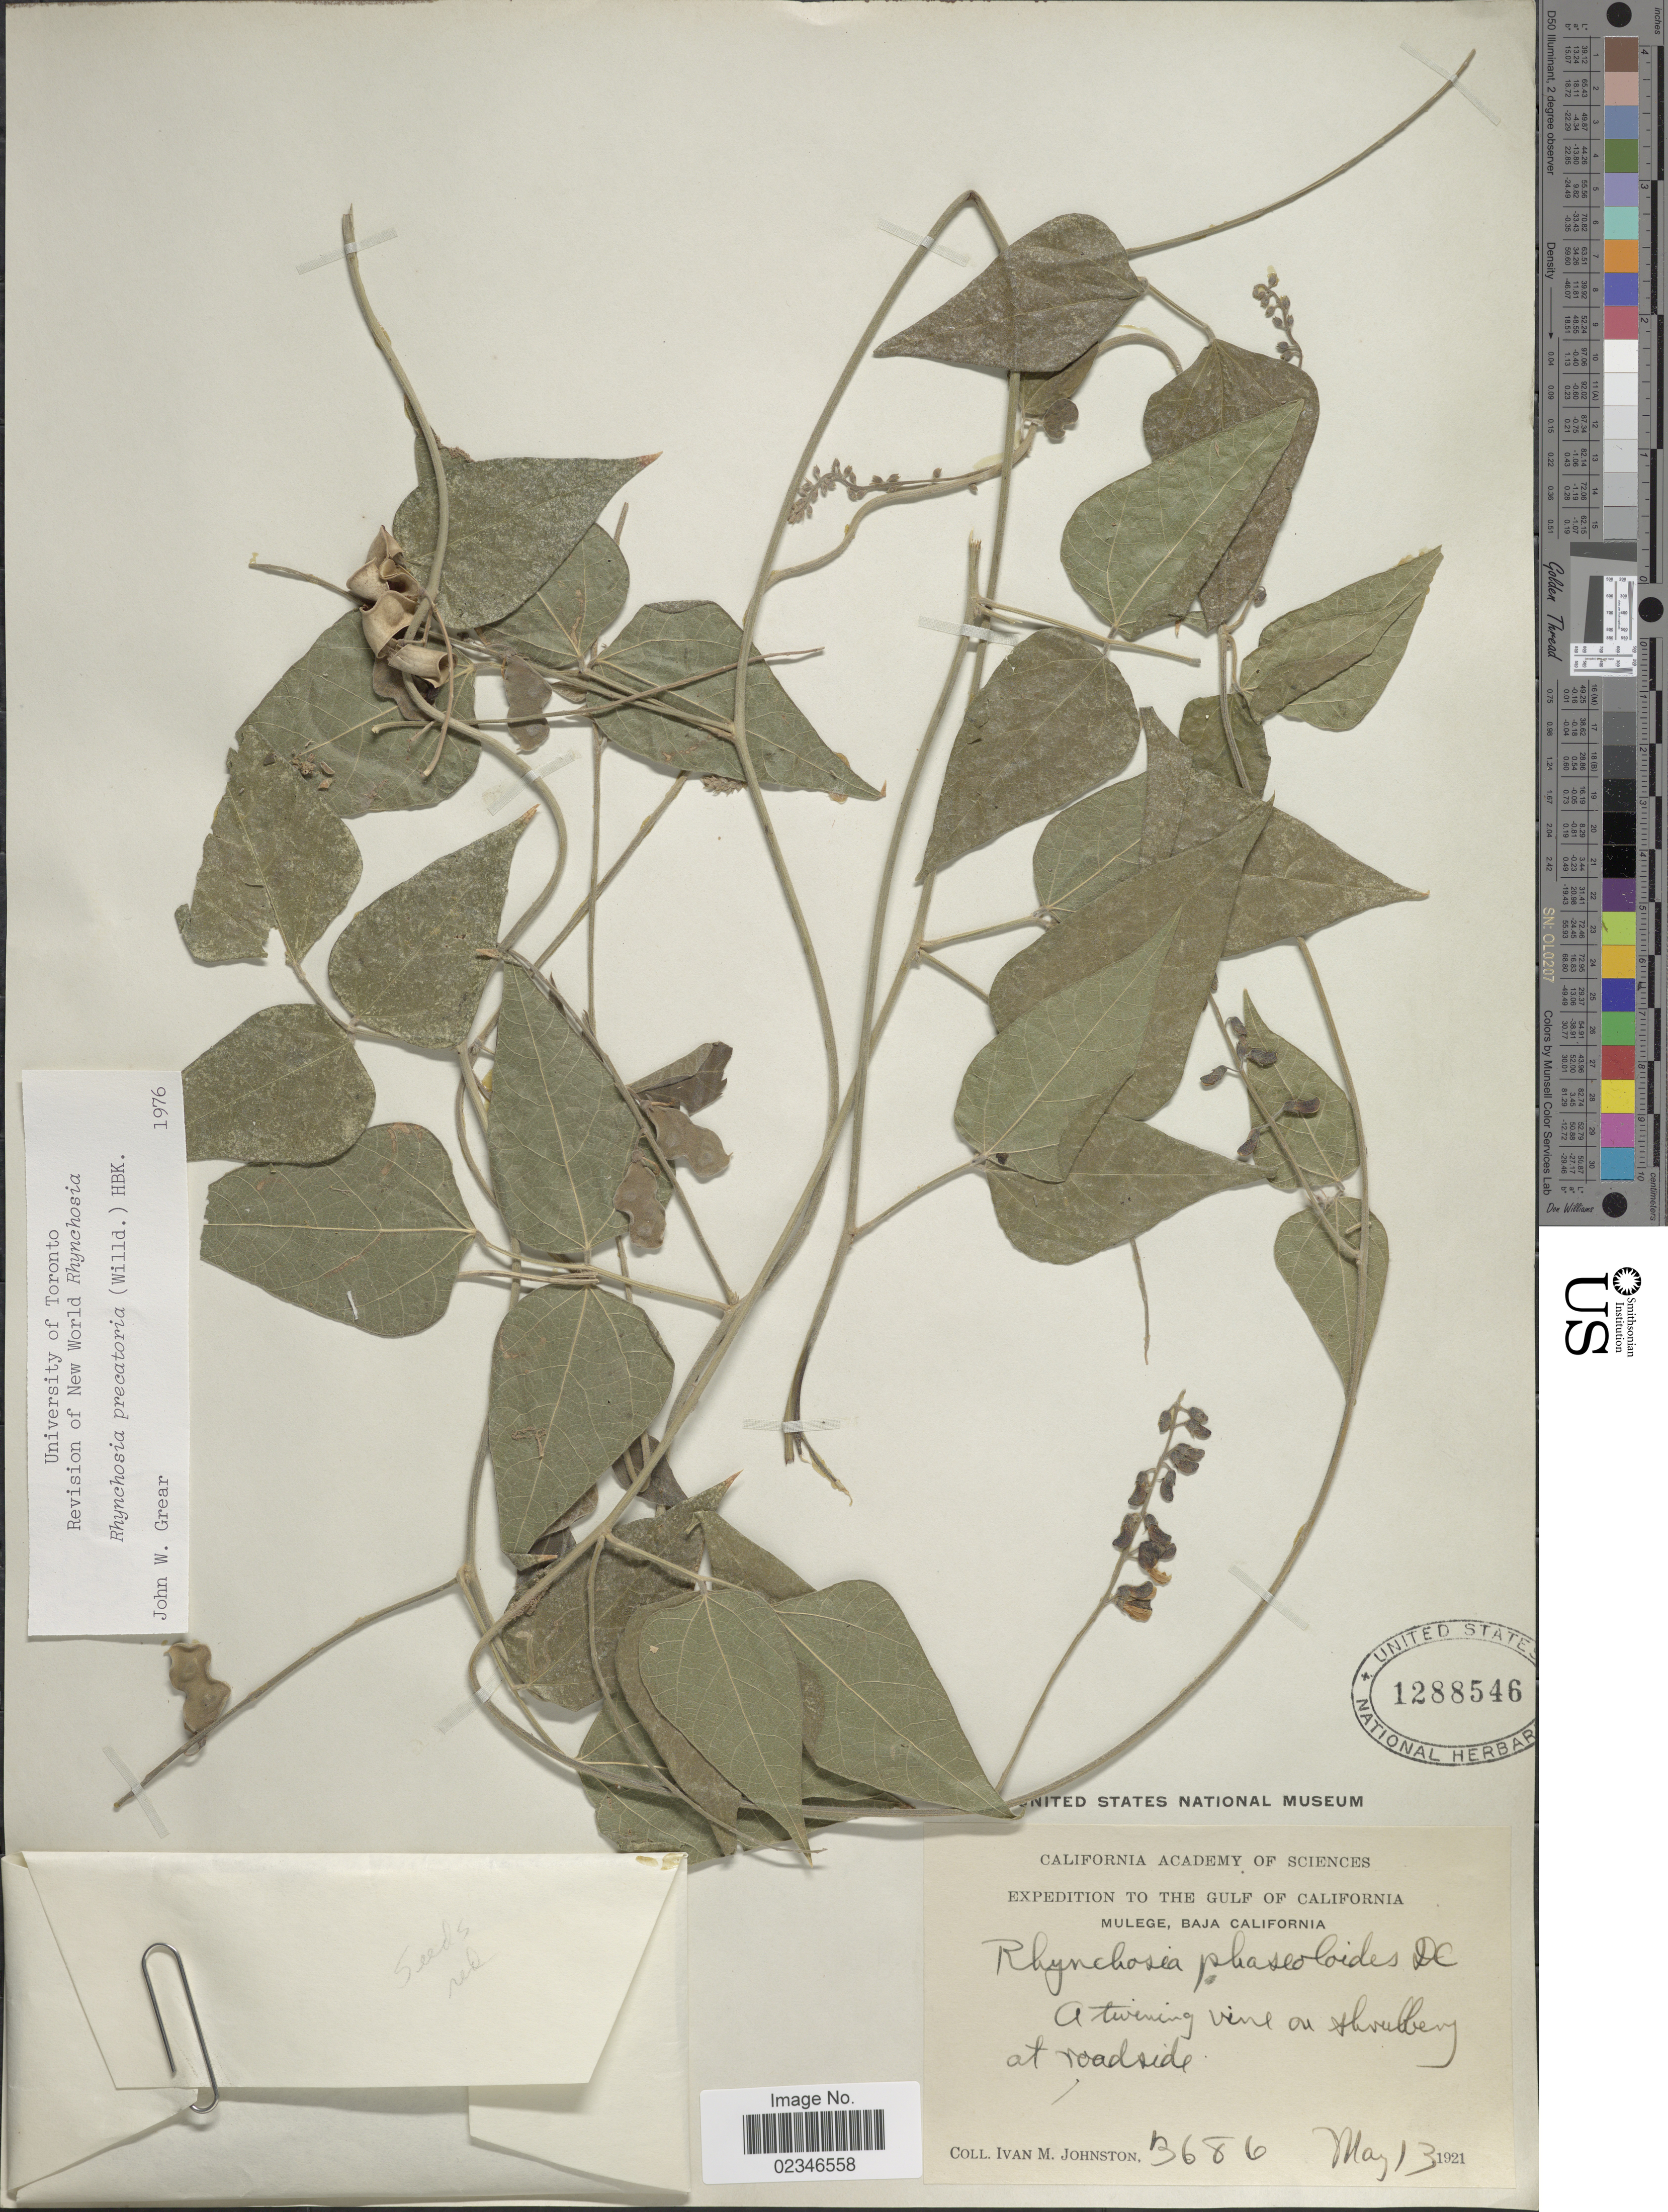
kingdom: Plantae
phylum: Tracheophyta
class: Magnoliopsida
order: Fabales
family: Fabaceae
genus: Rhynchosia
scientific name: Rhynchosia precatoria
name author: (Willd.) DC.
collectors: I.M. Johnston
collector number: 3686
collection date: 1921-05-13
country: Mexico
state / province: Baja California Sur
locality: The Gulf of California, Mulege, Baja California, at roadside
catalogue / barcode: US 1288546